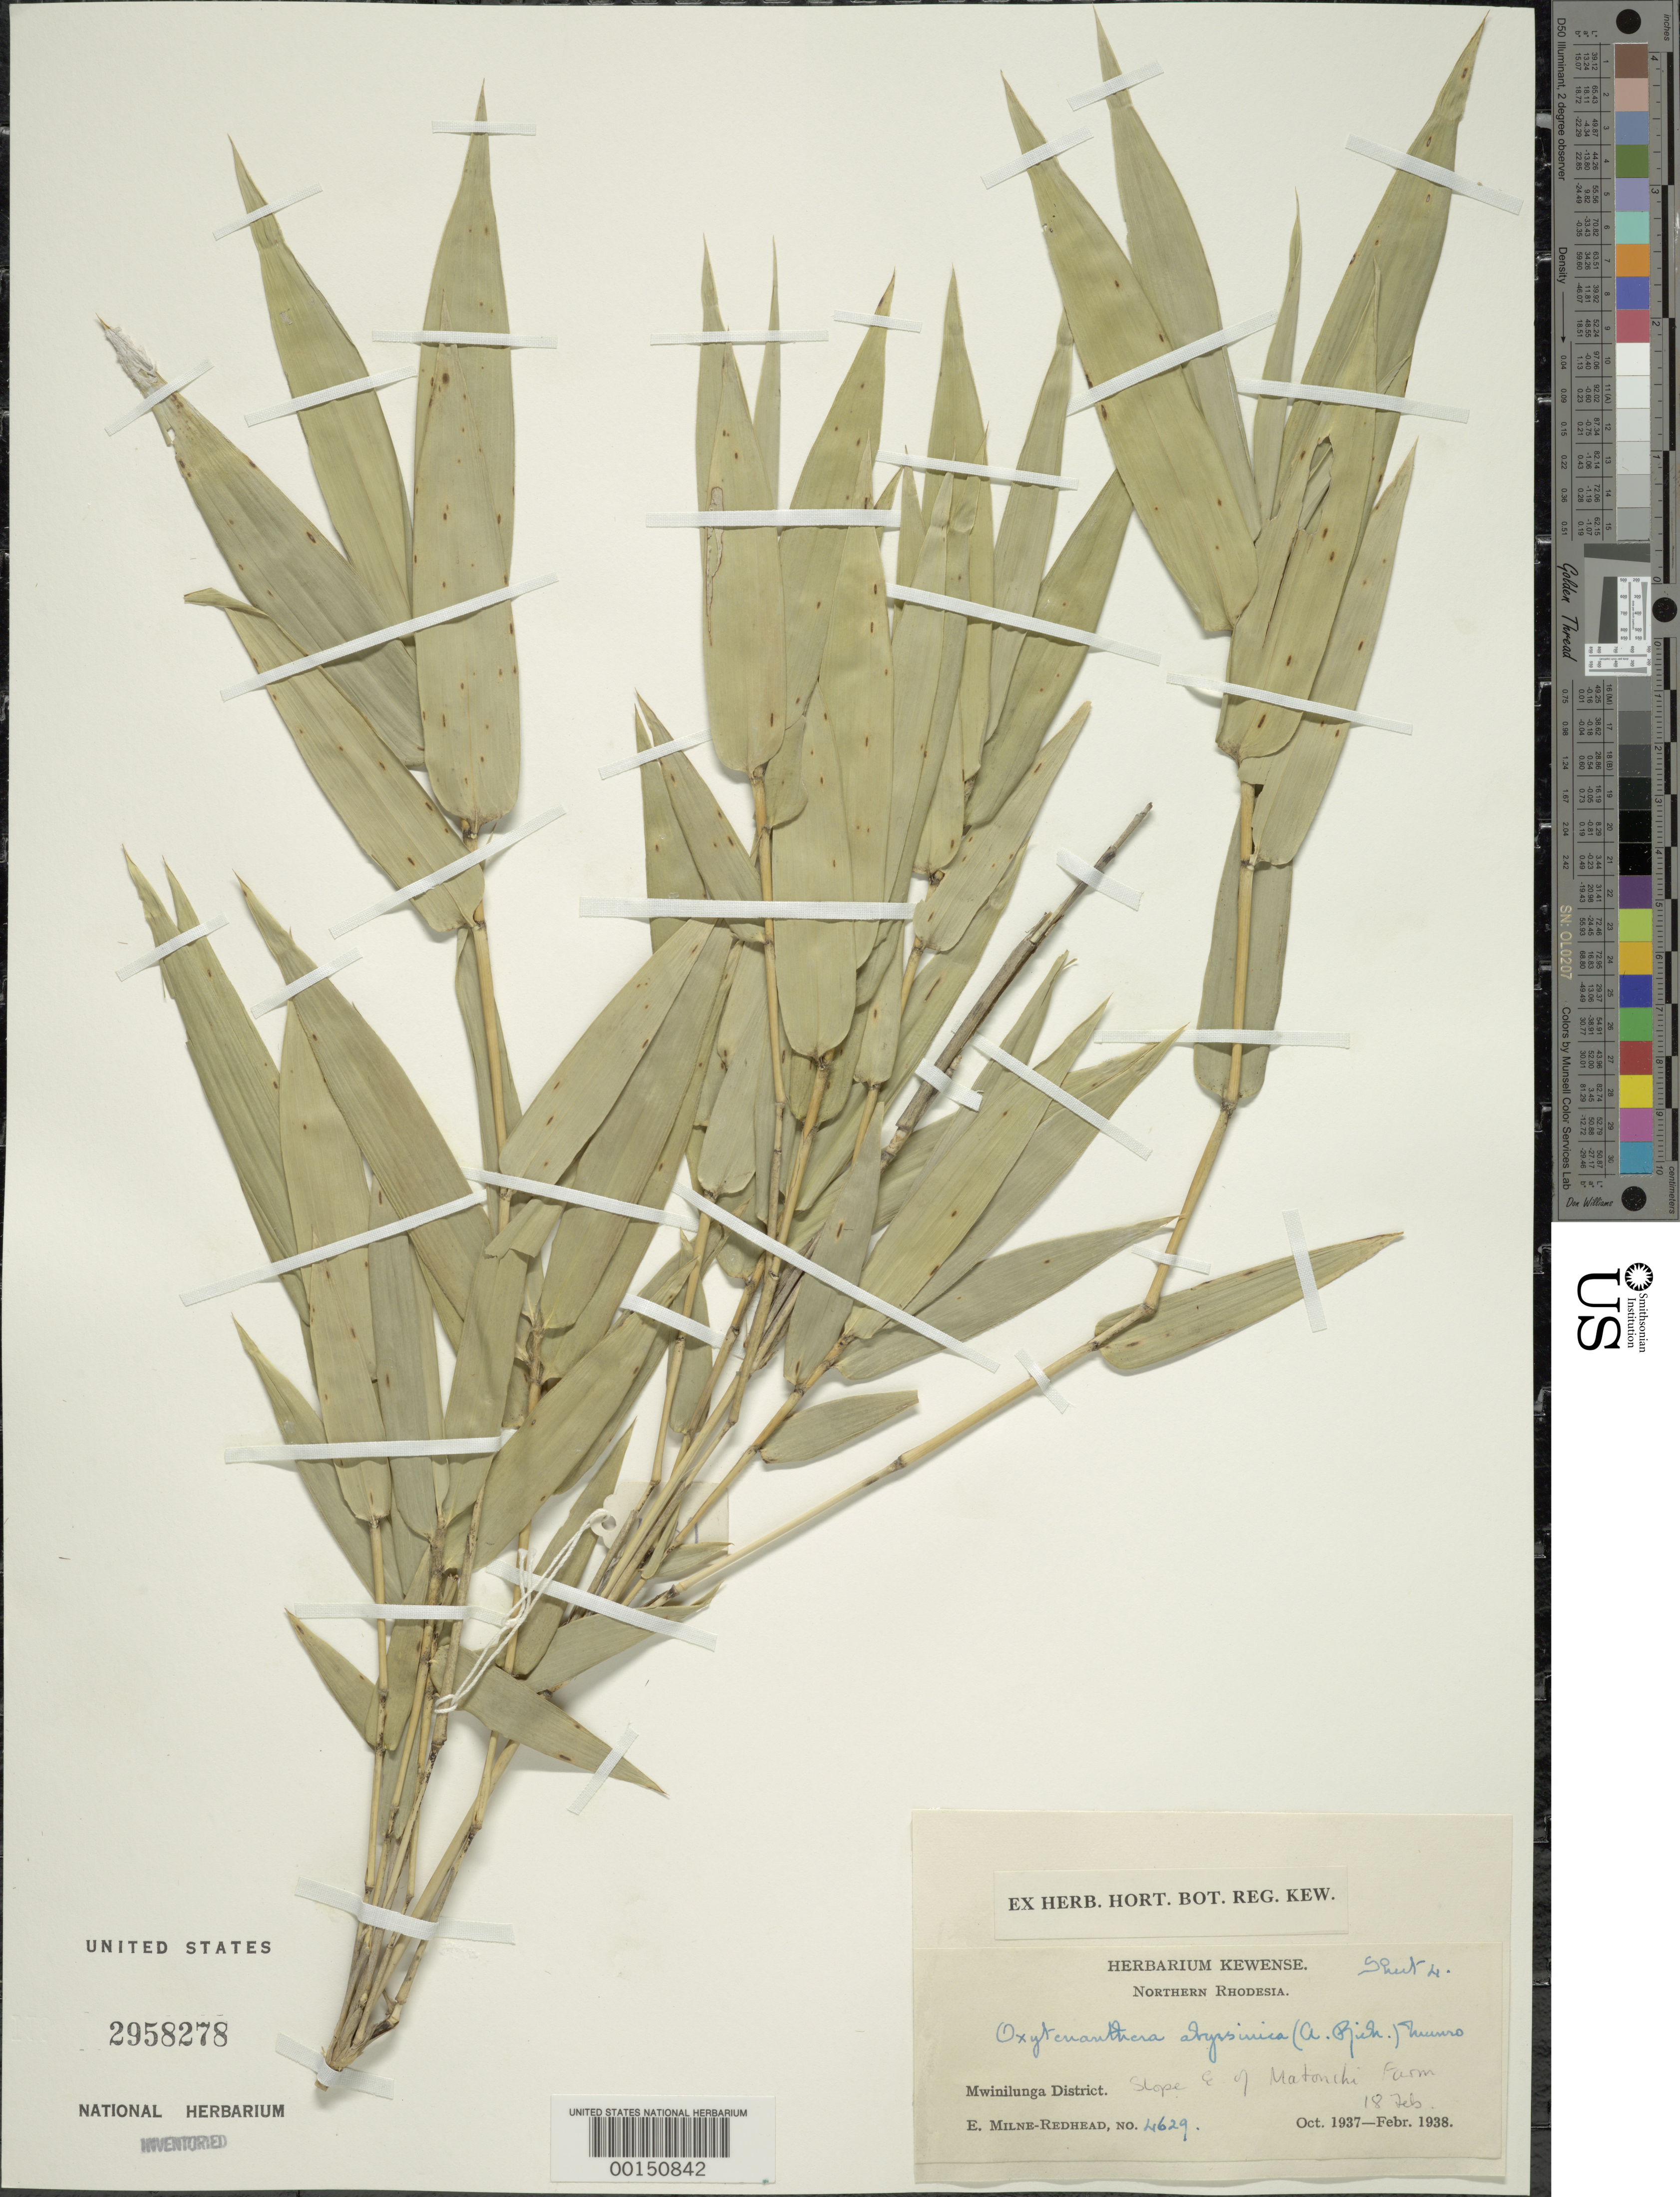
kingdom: Plantae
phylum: Tracheophyta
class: Liliopsida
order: Poales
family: Poaceae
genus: Oxytenanthera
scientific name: Oxytenanthera abyssinica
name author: (A. Rich.) Munro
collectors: E. W. Milne-Redhead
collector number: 4629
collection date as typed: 18 Feb 1938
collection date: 1938-02-18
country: Zambia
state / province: North-Western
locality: Mwinilunga; matonchi farm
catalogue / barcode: US 2958278